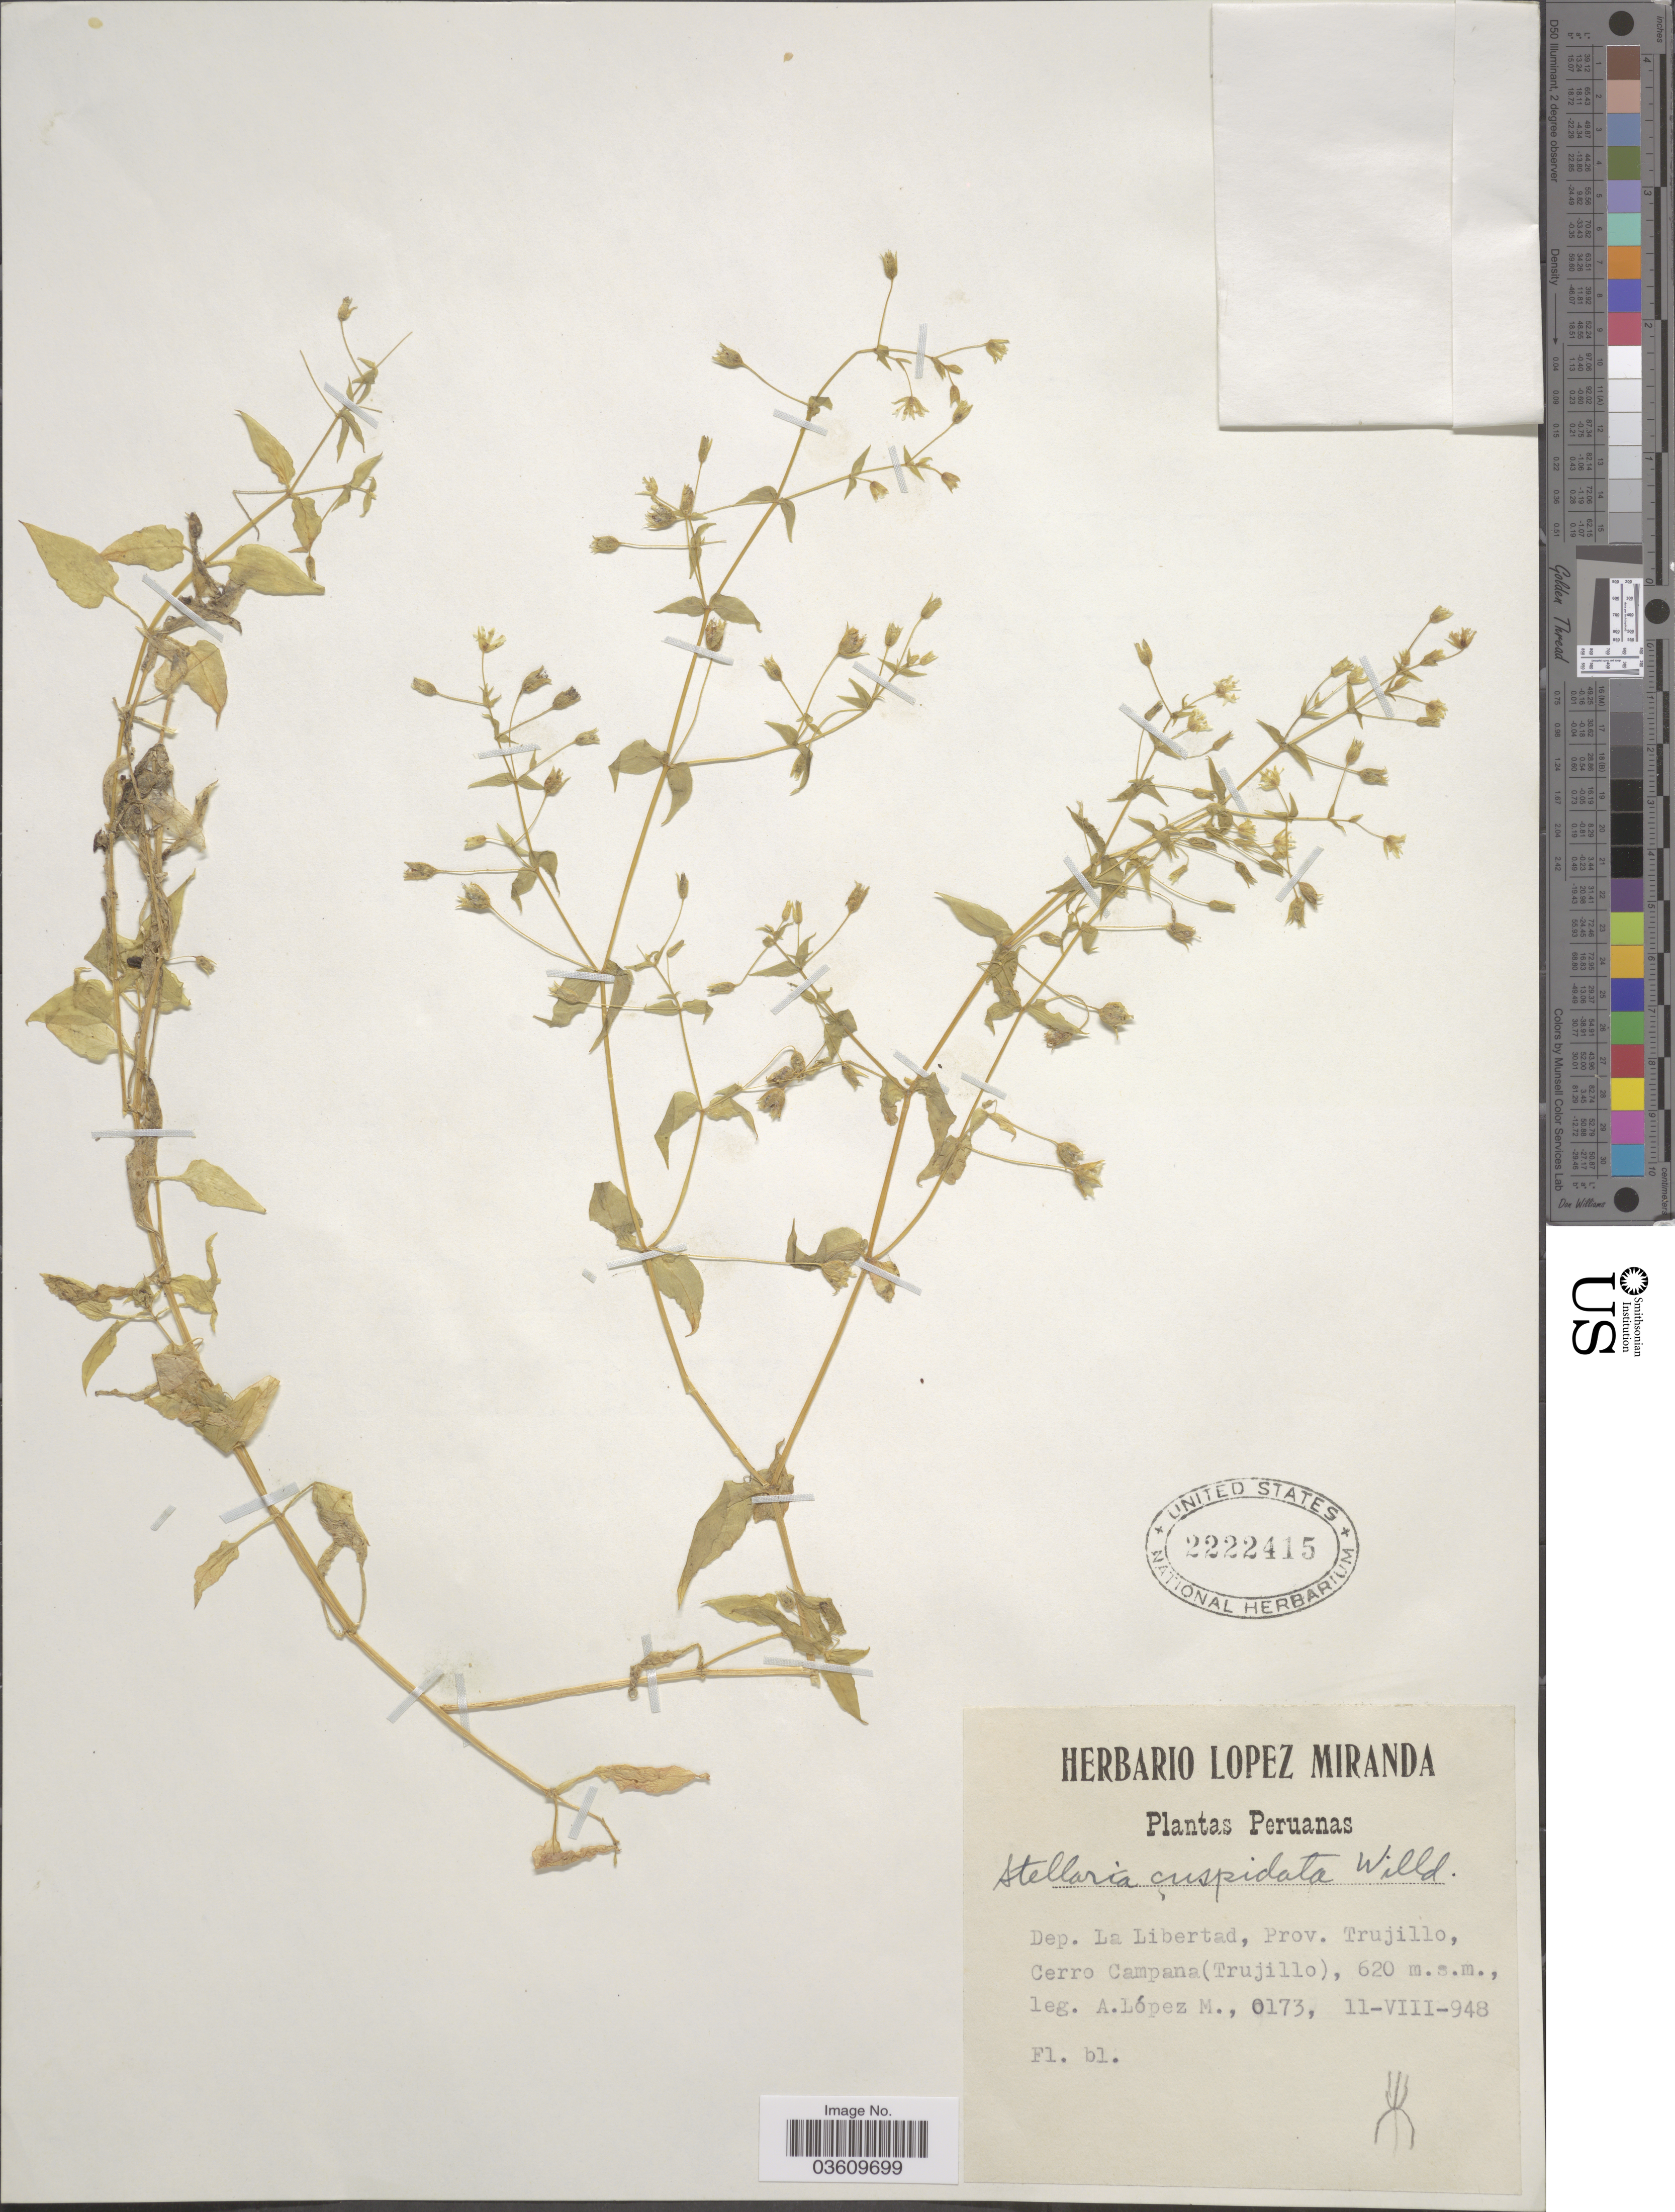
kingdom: Plantae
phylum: Tracheophyta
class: Magnoliopsida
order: Caryophyllales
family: Caryophyllaceae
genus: Stellaria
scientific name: Stellaria cuspidata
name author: Willd. ex Schltdl.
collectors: A. López M.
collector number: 0173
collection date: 1948-08-11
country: Peru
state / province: La Libertad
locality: Dep. La Libertad, Prov. Trujillo, Cerro Campana (Trujillo).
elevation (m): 620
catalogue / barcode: US 2222415